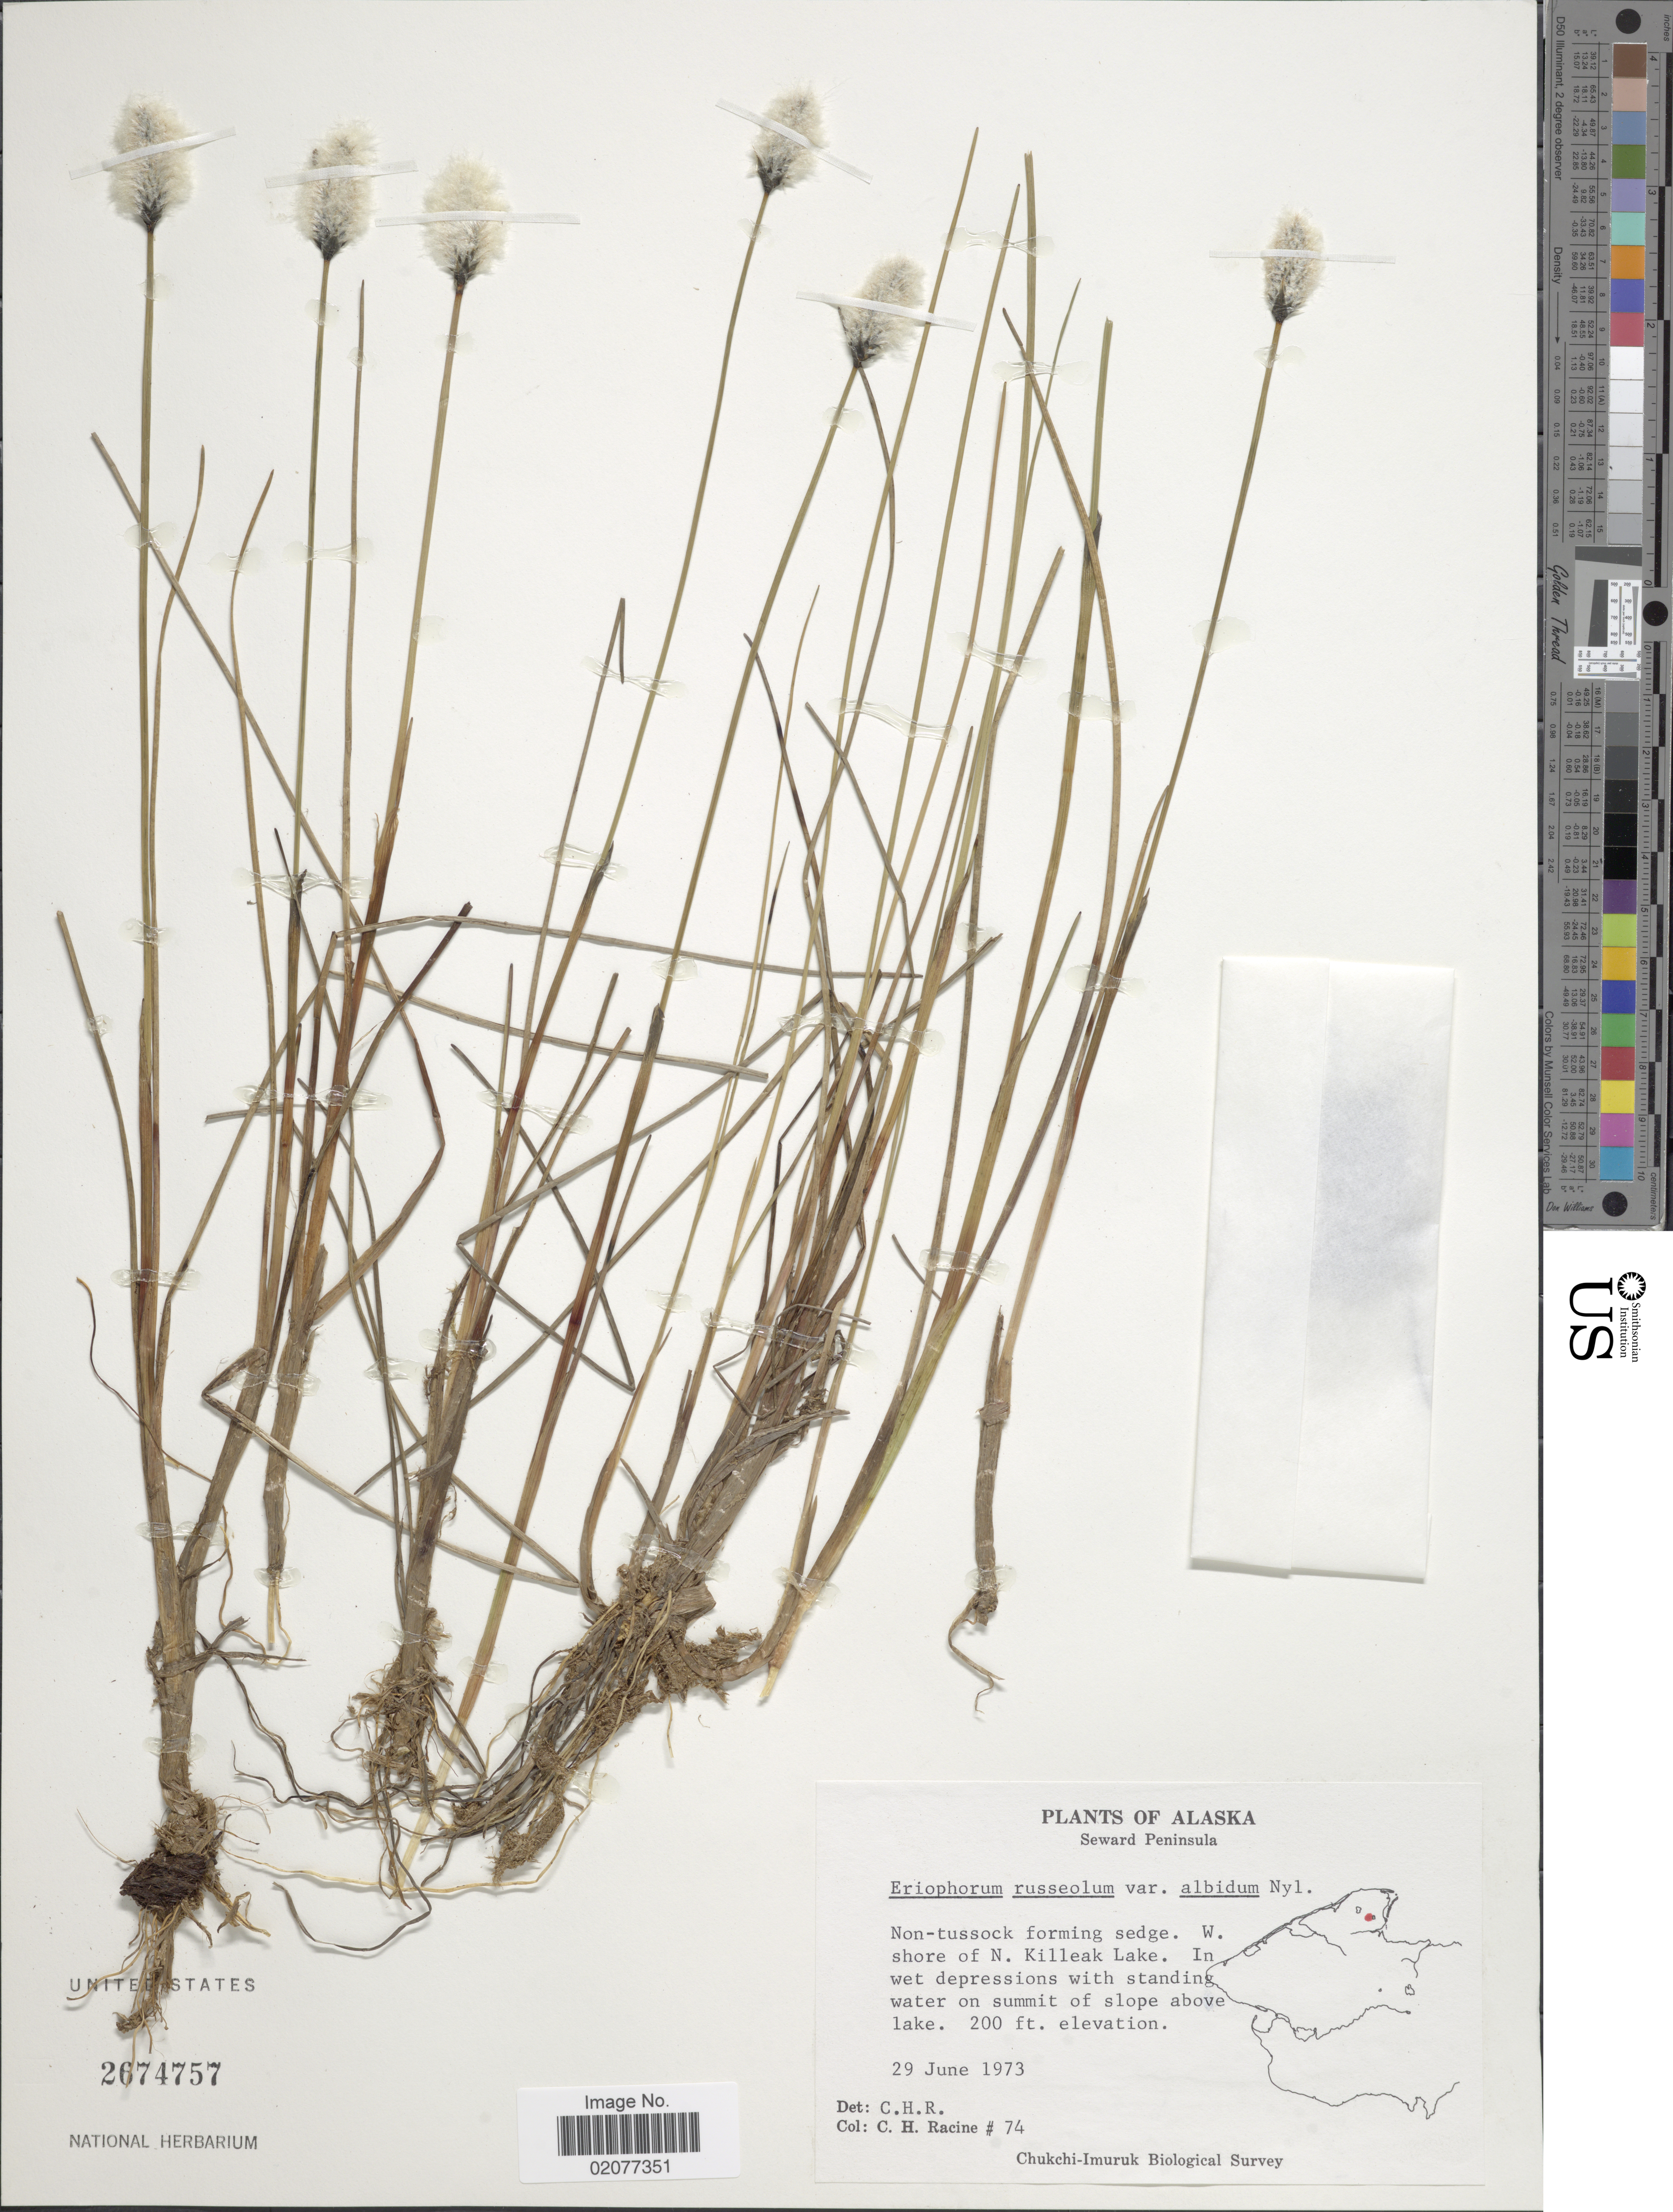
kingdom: Plantae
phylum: Tracheophyta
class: Liliopsida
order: Poales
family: Cyperaceae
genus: Eriophorum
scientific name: Eriophorum chamissonis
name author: C.A. Mey.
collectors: C. Racine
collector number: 74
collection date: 1973-06-29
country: United States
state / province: Alaska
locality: Seward Peninsula. Non-tussock forming sedge. W. shore of N. Killeak Lake in wet depressions with standing water on summit of slope above lake.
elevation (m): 61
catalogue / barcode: US 2674757